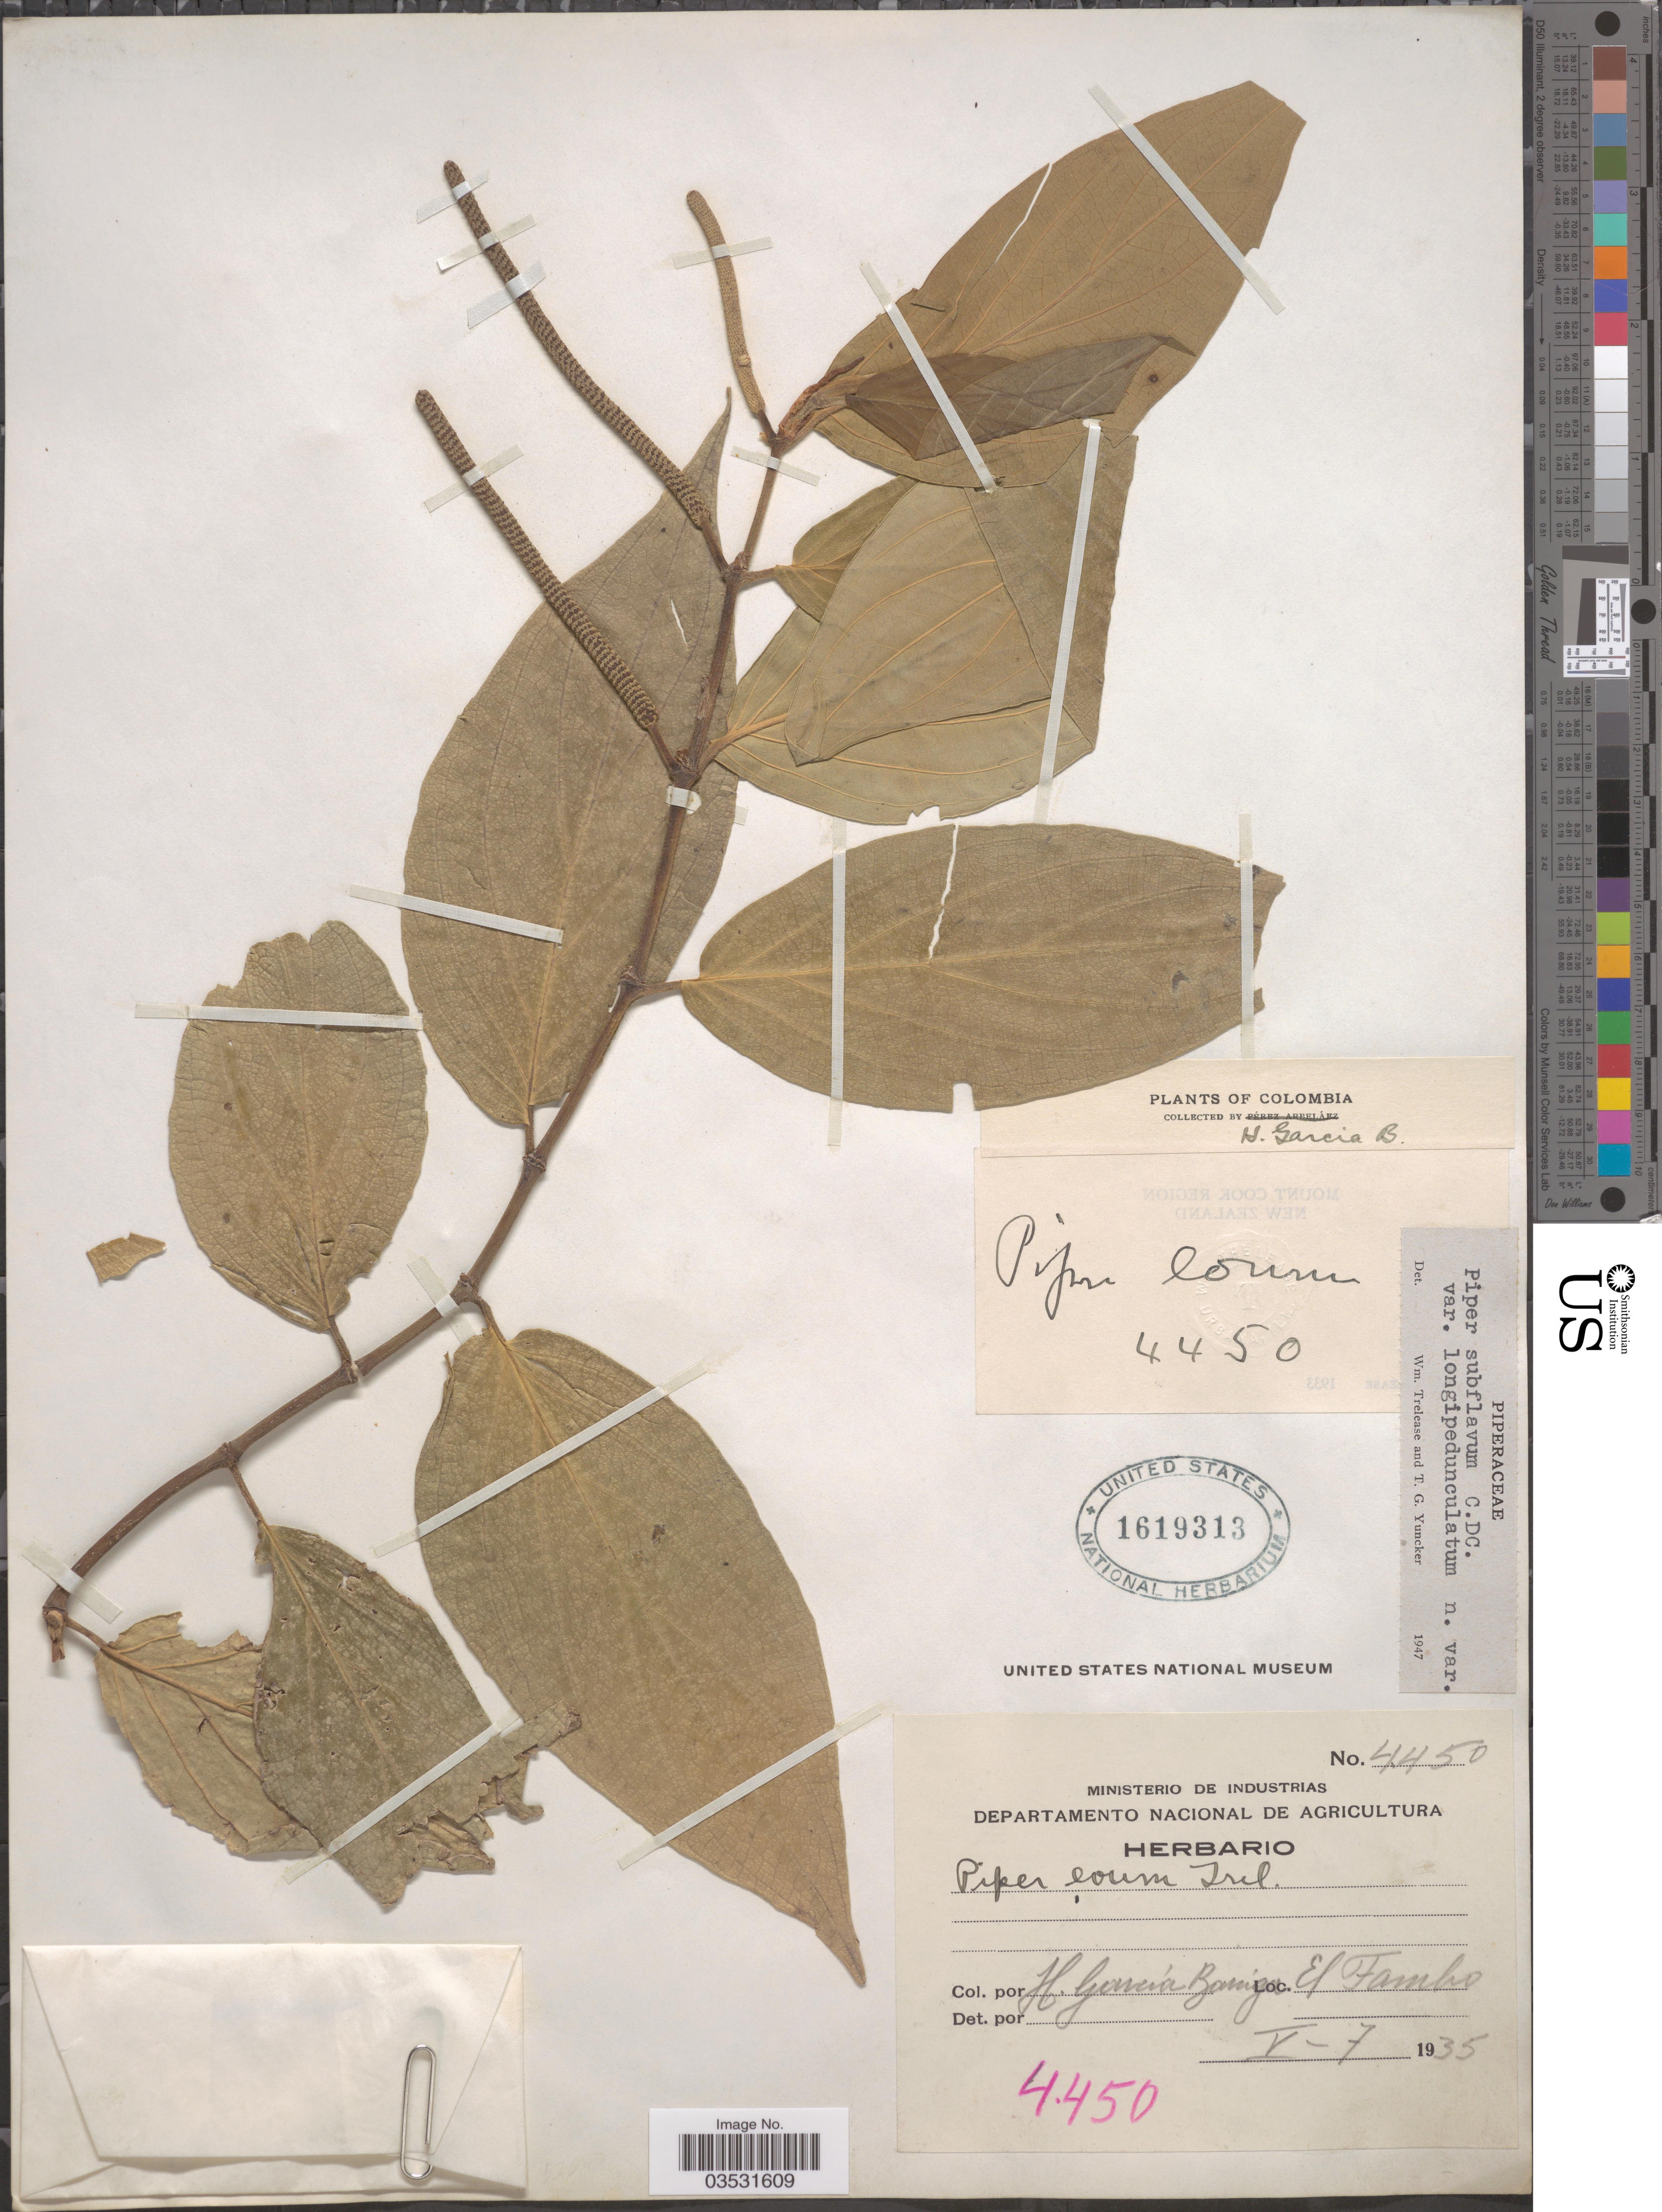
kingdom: Plantae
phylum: Tracheophyta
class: Magnoliopsida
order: Piperales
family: Piperaceae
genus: Piper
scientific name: Piper subflavum var. longipedunculatum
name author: Trel. & Yunck.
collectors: H. García Barriga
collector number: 4450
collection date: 1935-05-07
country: Colombia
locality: El Tambo.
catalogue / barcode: US 1619313